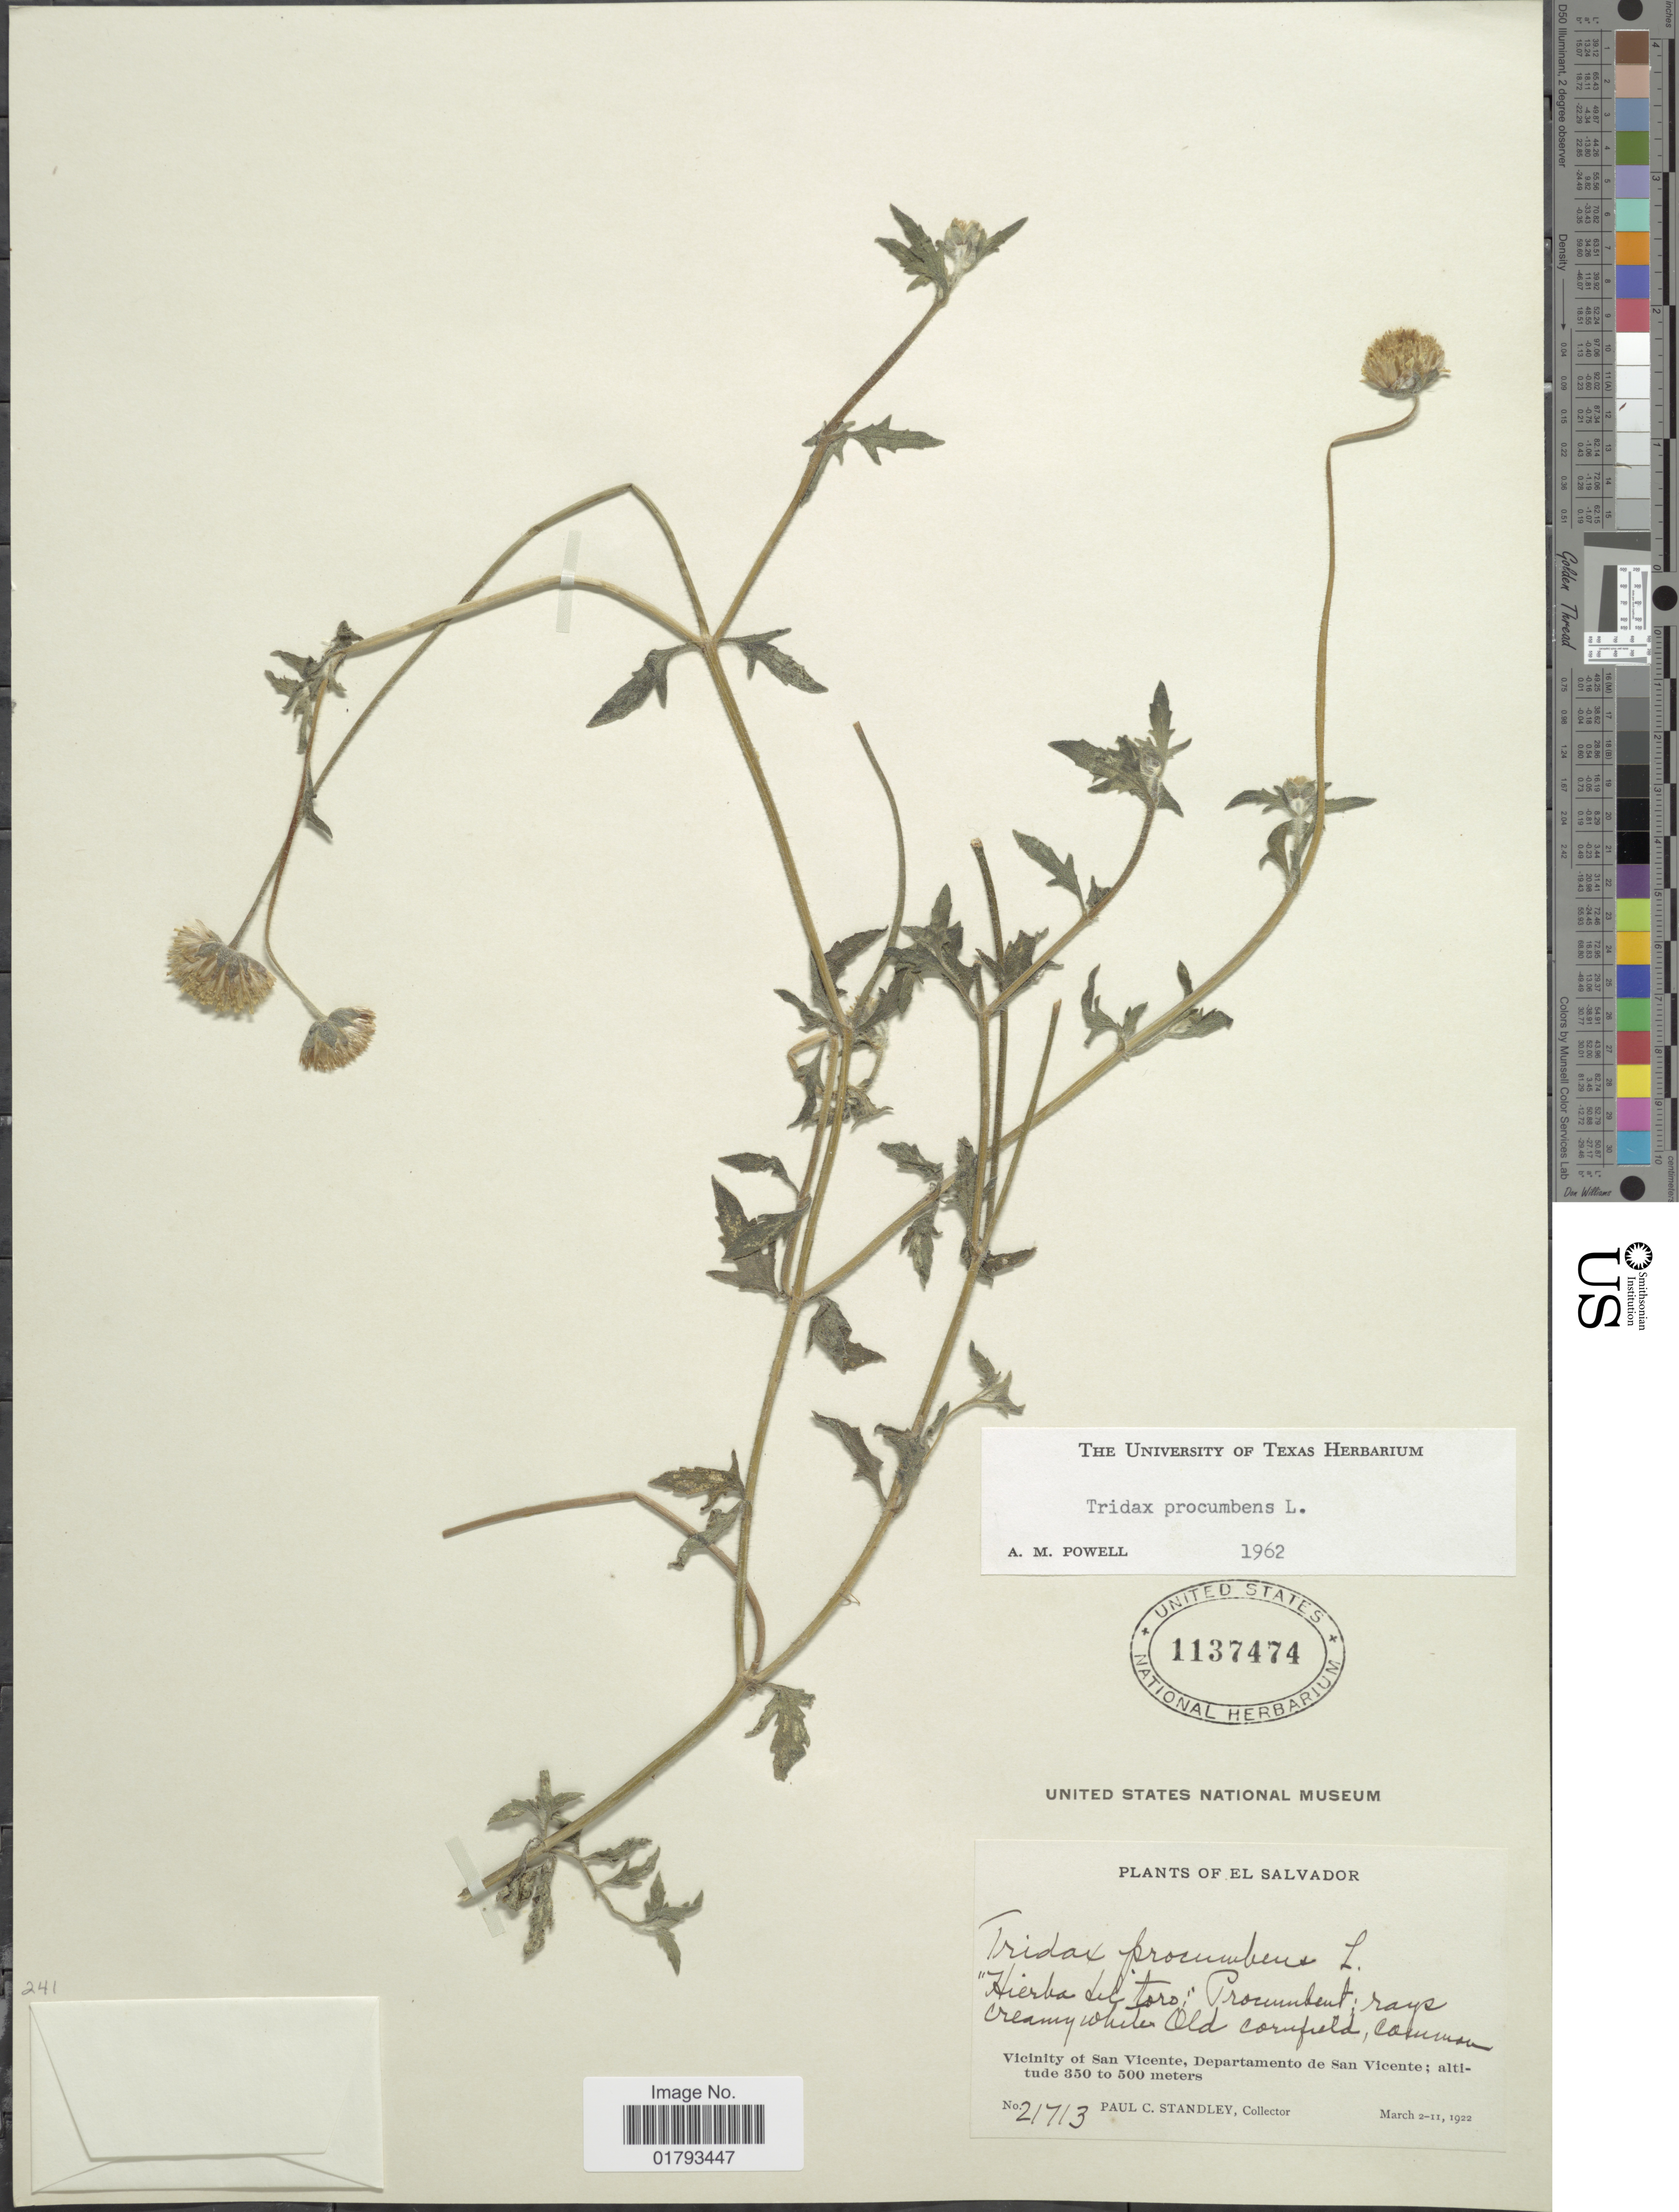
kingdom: Plantae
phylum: Tracheophyta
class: Magnoliopsida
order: Asterales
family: Asteraceae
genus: Tridax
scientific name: Tridax procumbens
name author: L.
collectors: P. C. Standley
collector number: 21713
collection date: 1922-03-02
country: El Salvador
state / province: San Vincente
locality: Vicinity of San Vicente, Departamento de San Vicente.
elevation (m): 350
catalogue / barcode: US 1137474